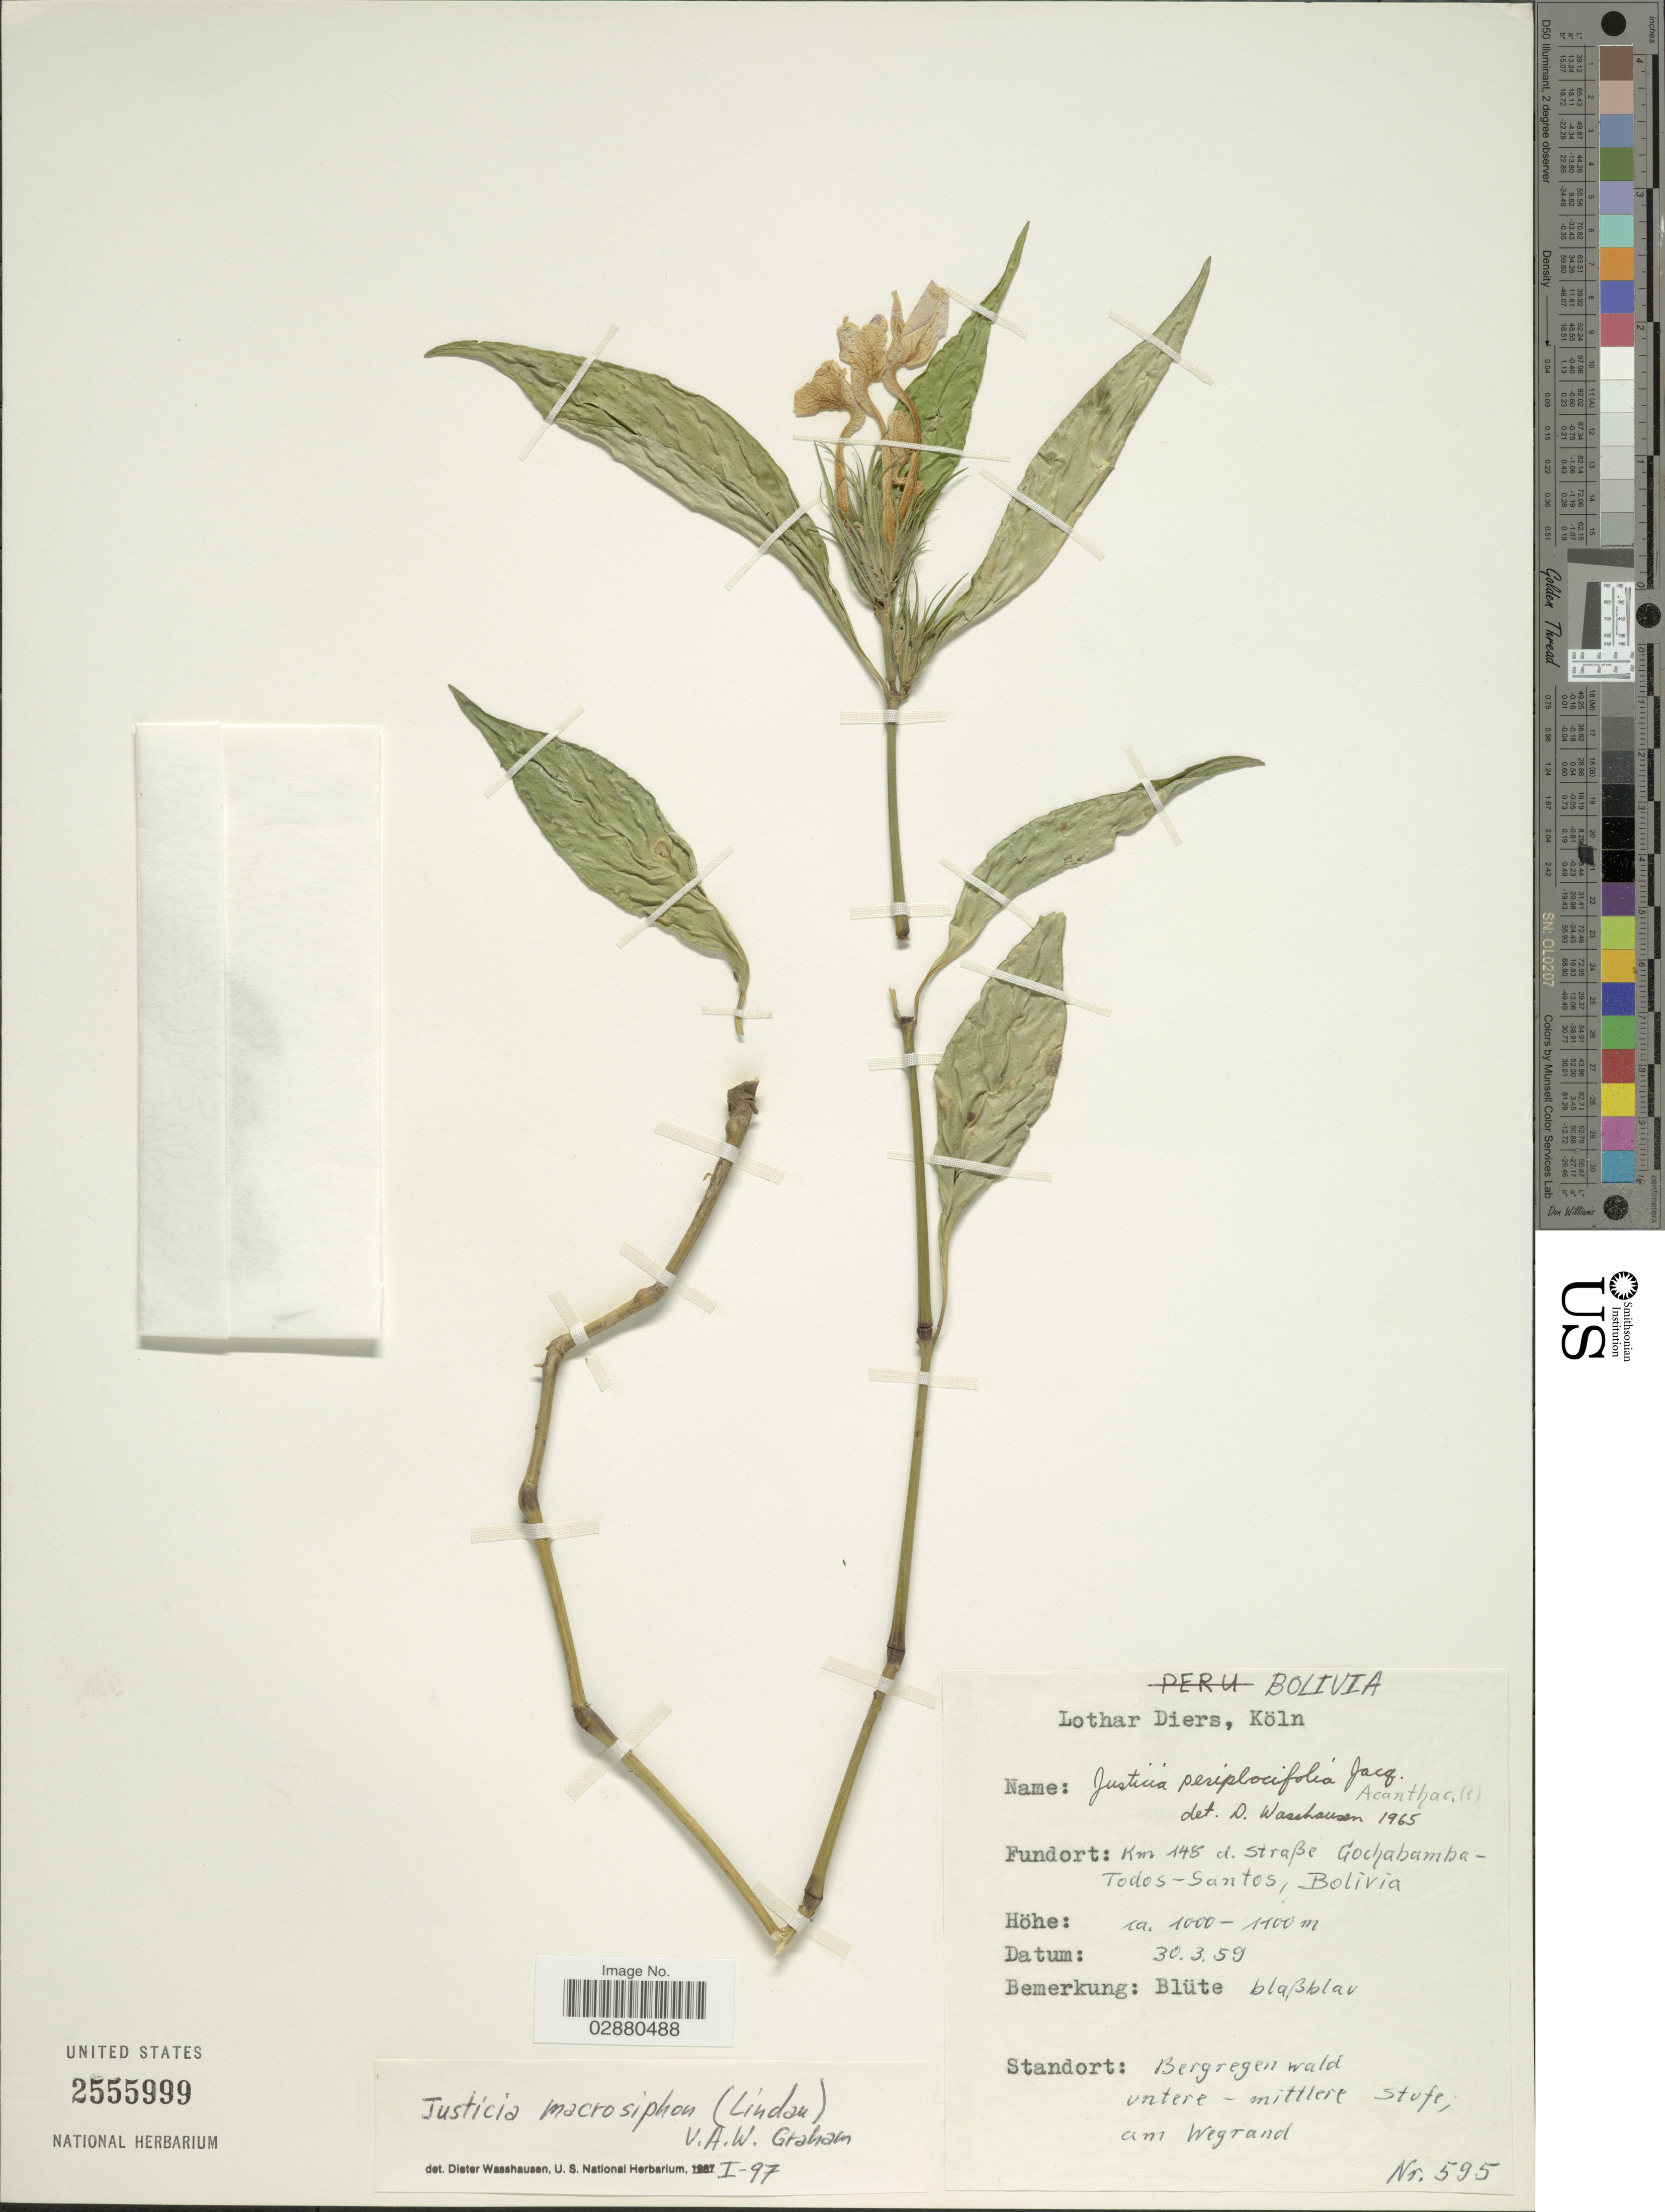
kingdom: Plantae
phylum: Tracheophyta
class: Magnoliopsida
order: Lamiales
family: Acanthaceae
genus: Justicia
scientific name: Justicia riedeliana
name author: (Nees) V.A.W. Graham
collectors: L. Diers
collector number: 595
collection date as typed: Transcribed d/m/y: 30/3/59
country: Bolivia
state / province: Cochabamba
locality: Km 148 d. straße Cochabamba - Todos - Santos.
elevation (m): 1000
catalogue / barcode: US 2555999